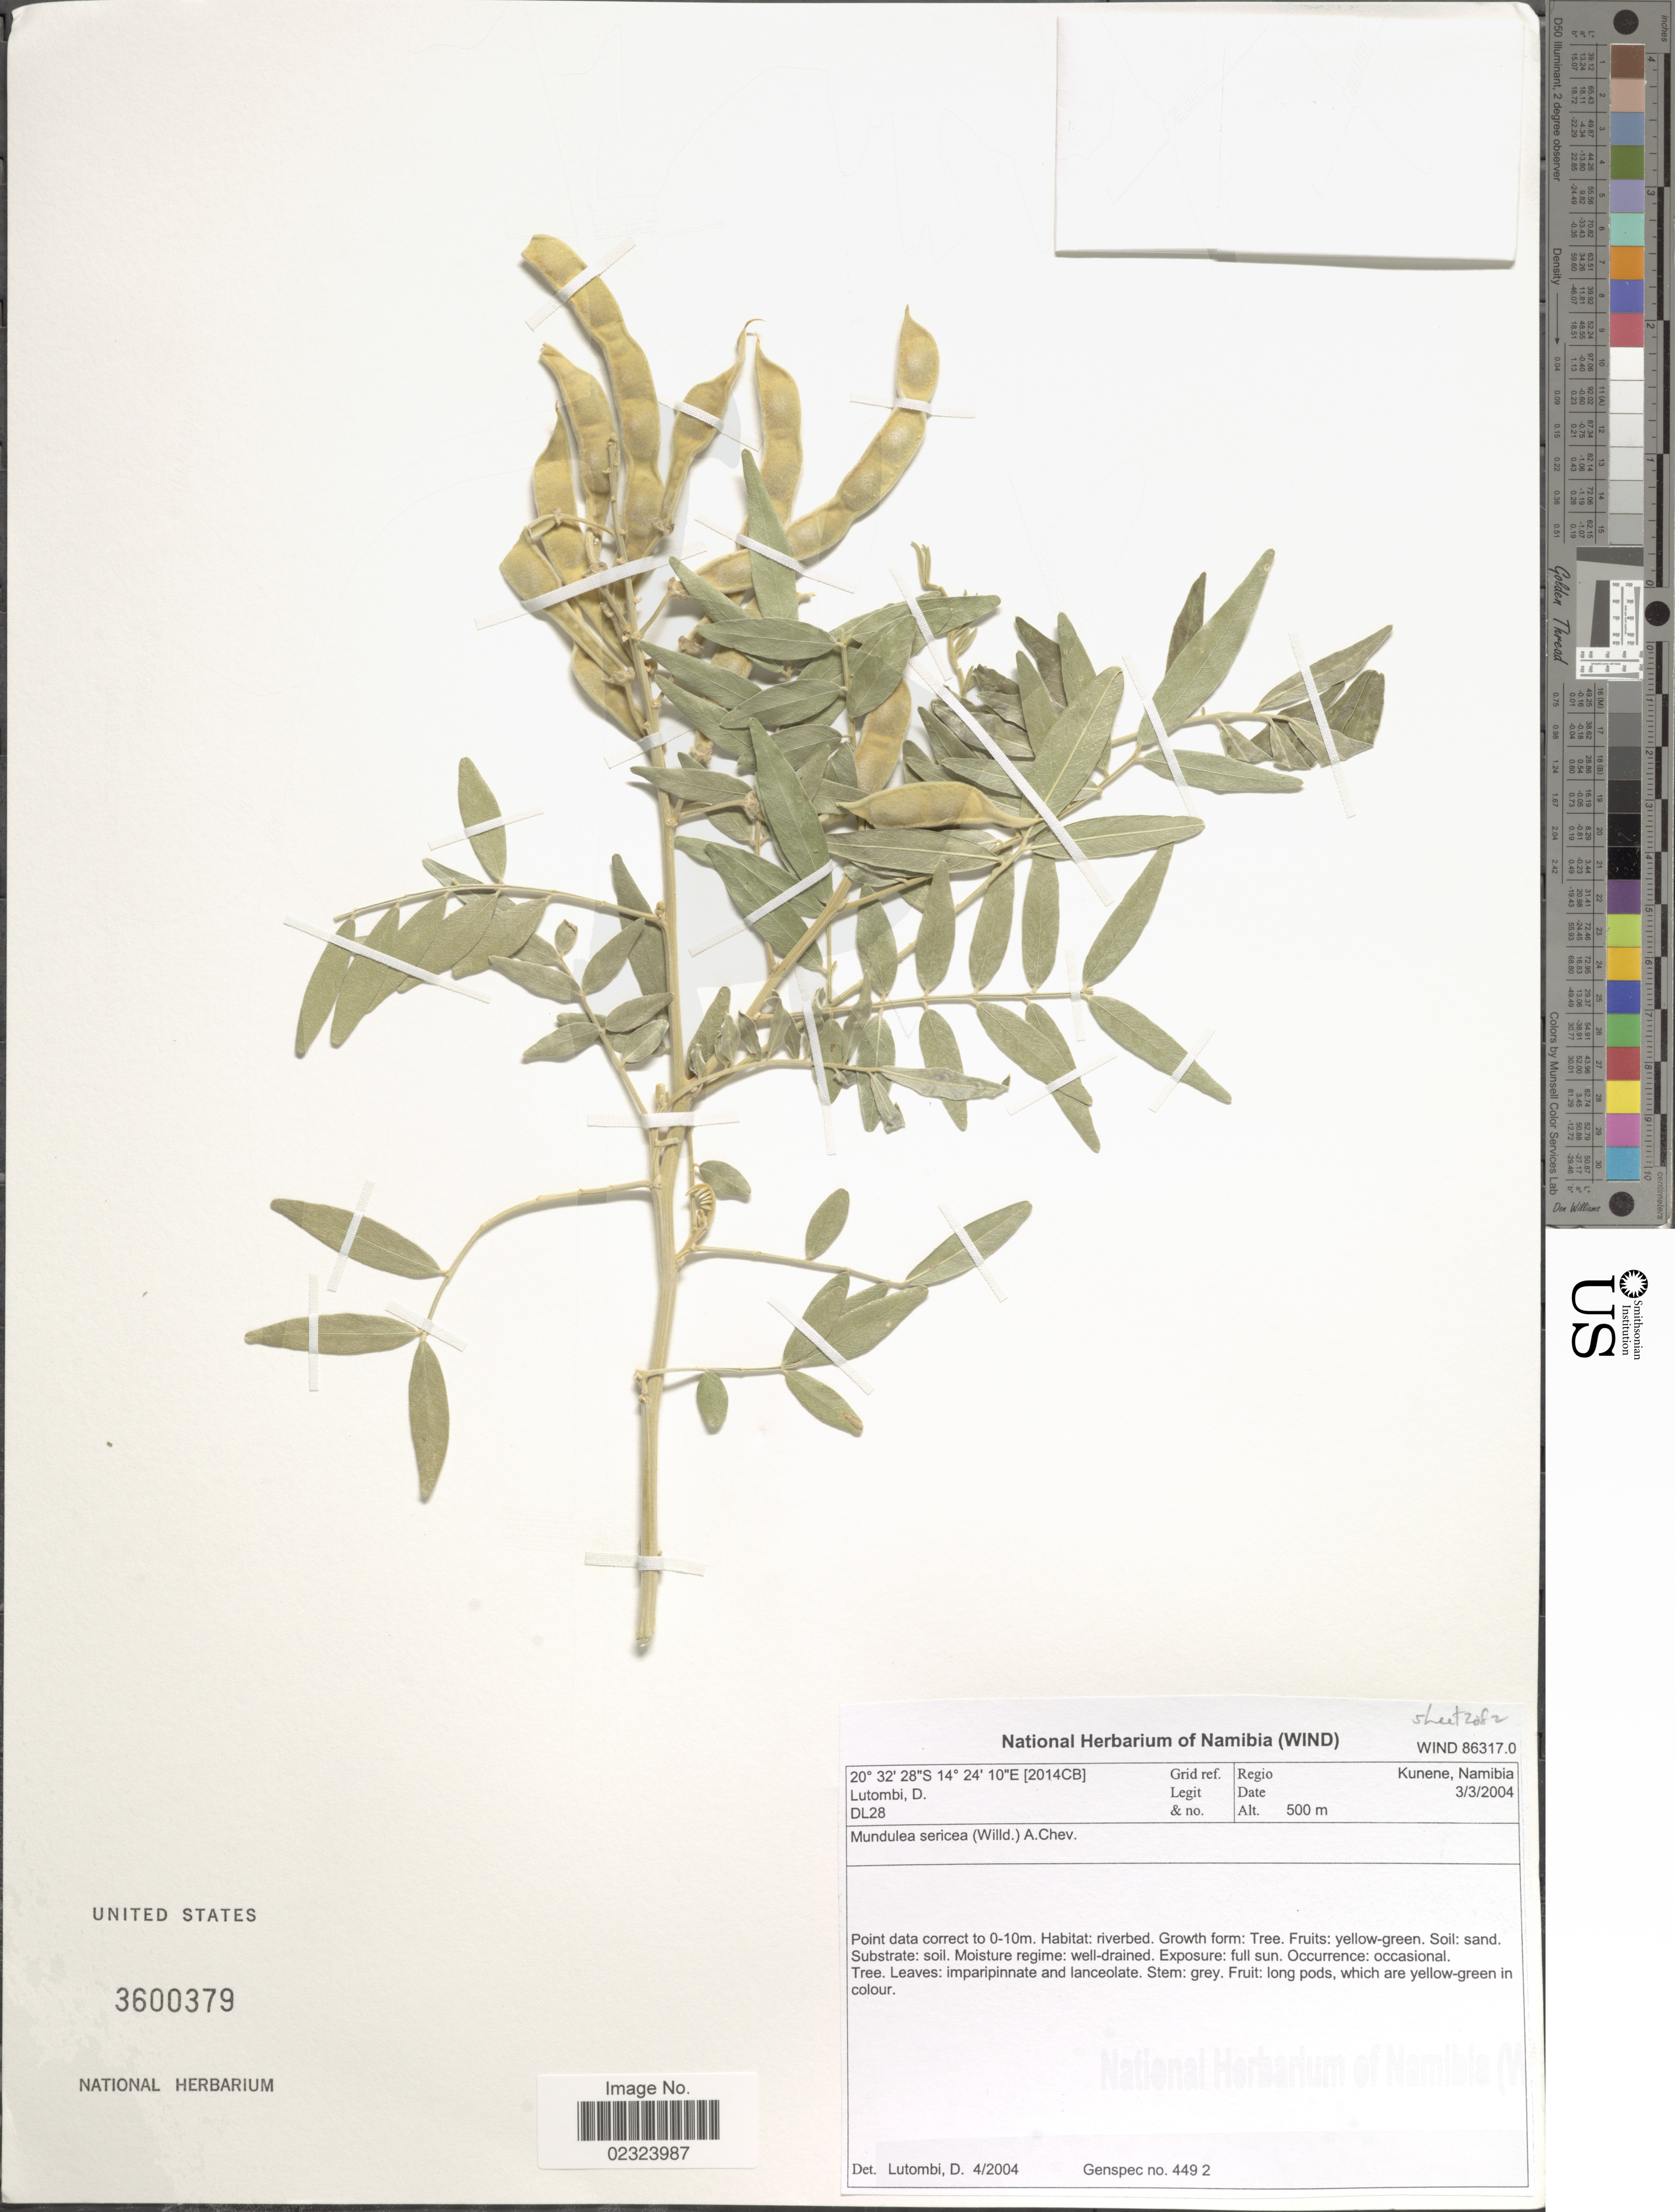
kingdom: Plantae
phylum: Tracheophyta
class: Magnoliopsida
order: Fabales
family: Fabaceae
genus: Mundulea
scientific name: Mundulea sericea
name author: (Willd.) A. Chev.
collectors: D. Lutombi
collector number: DL28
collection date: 2004-03-03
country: Namibia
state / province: Kunene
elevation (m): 500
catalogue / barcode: US 3600379